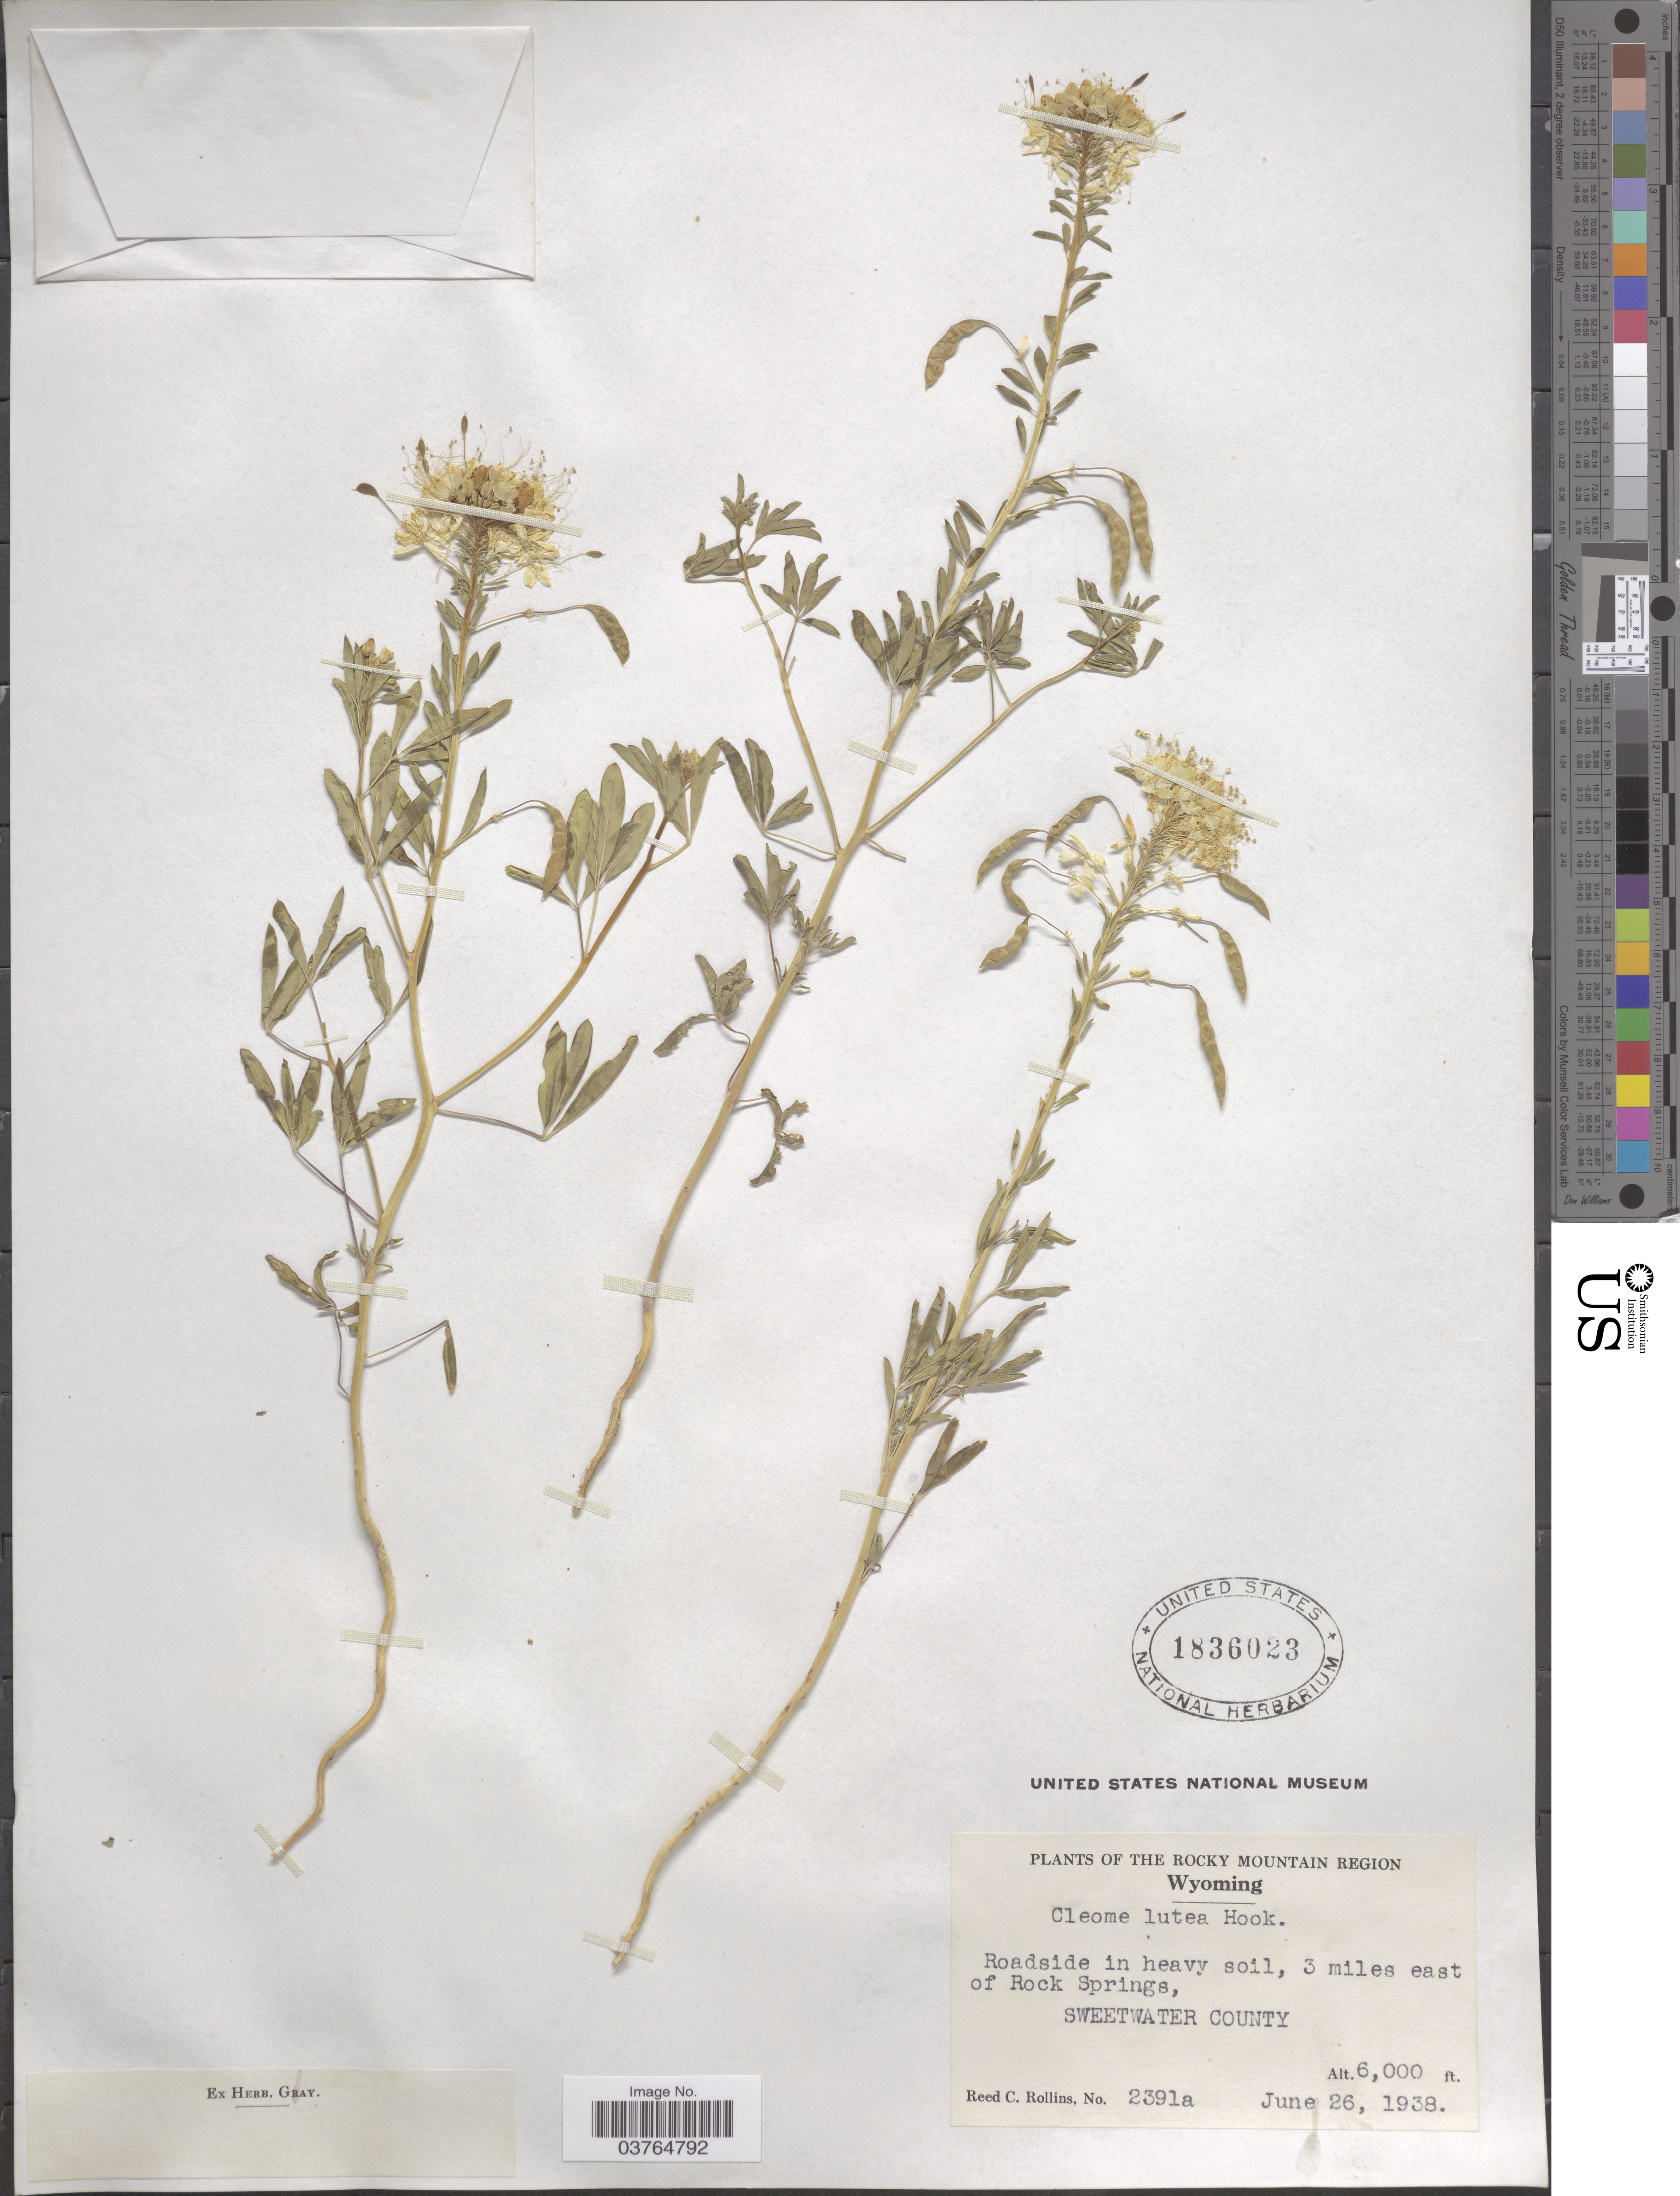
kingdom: Plantae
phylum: Tracheophyta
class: Magnoliopsida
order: Brassicales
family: Cleomaceae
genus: Cleomella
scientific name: Cleomella lutea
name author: (Hook.) Roalson & J.C. Hall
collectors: R. C. Rollins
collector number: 2391a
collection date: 1938-06-26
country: United States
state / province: Wyoming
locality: The Rocky Mountain Region. 3 miles east of Rock Springs, Sweetwater County.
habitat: roadside in heavy soil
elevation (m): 1829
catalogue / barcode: US 1836023